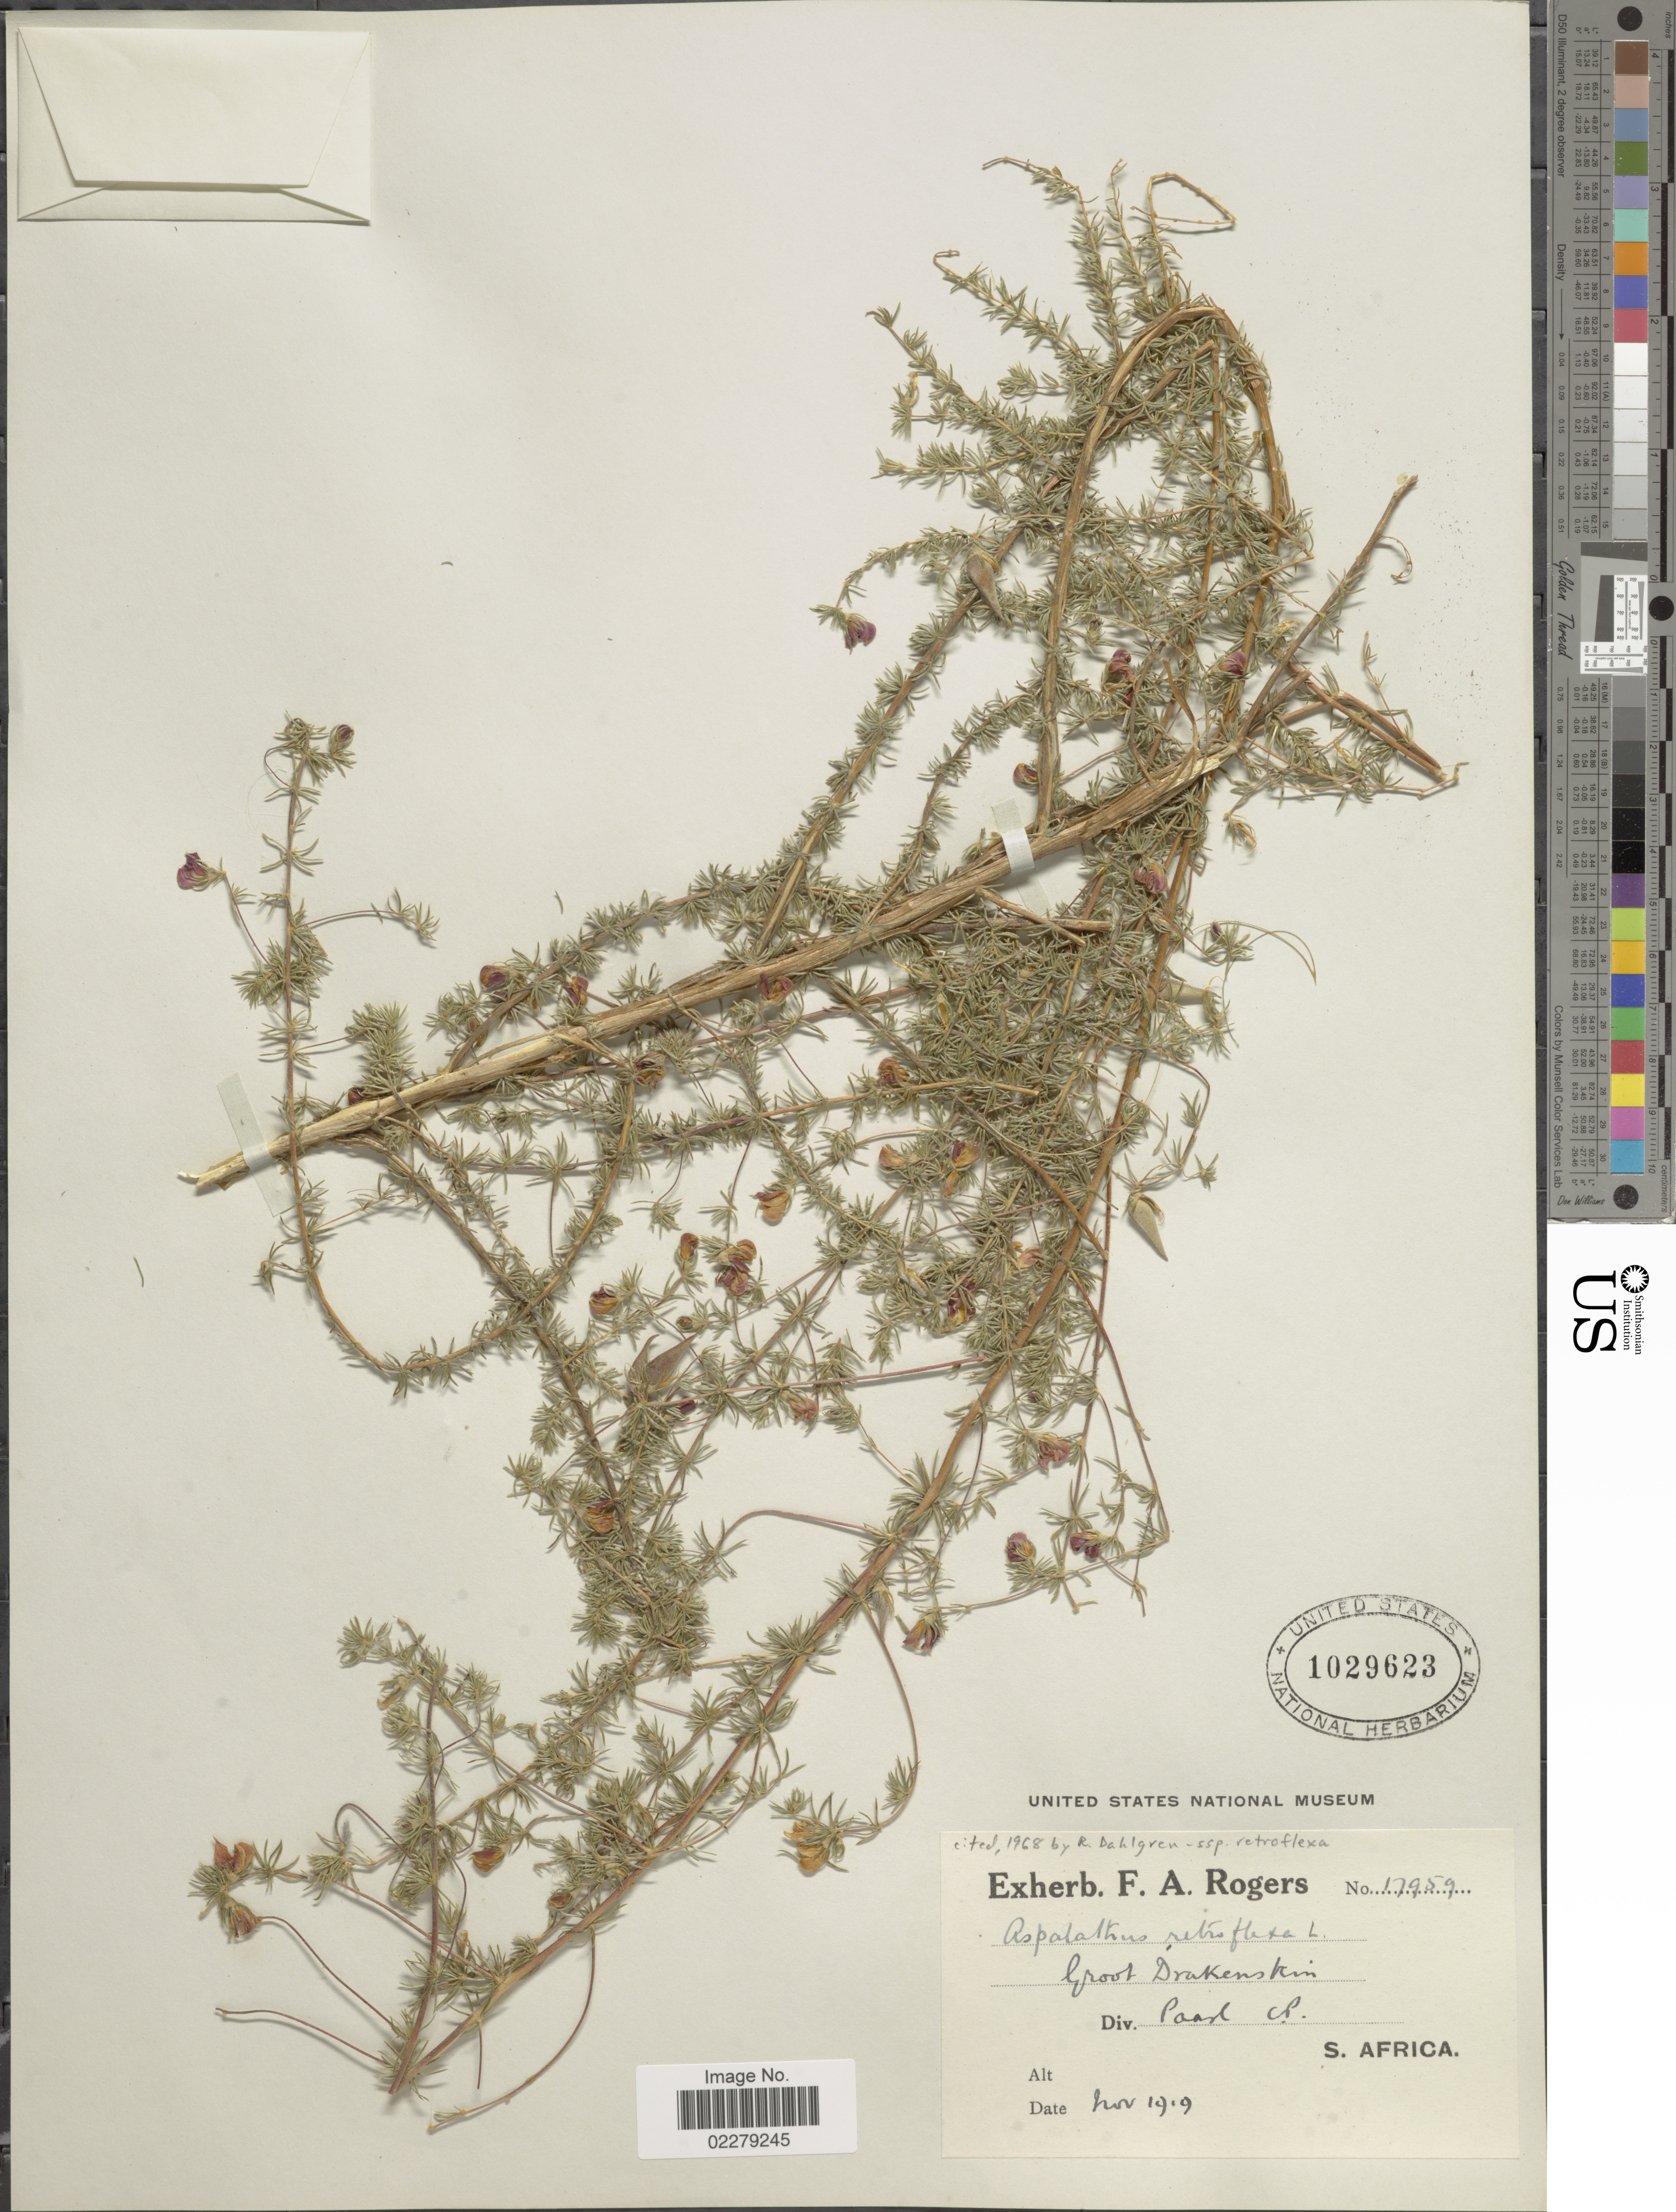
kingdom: Plantae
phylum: Tracheophyta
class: Magnoliopsida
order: Fabales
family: Fabaceae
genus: Aspalathus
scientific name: Aspalathus retroflexa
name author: Eckl. & Zeyh.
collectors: ex herb. F. A. Rogers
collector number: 17959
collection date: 1919-11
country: South Africa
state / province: Western Cape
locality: Groot Drakenstein. Div. Paarl, CP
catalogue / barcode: US 1029623